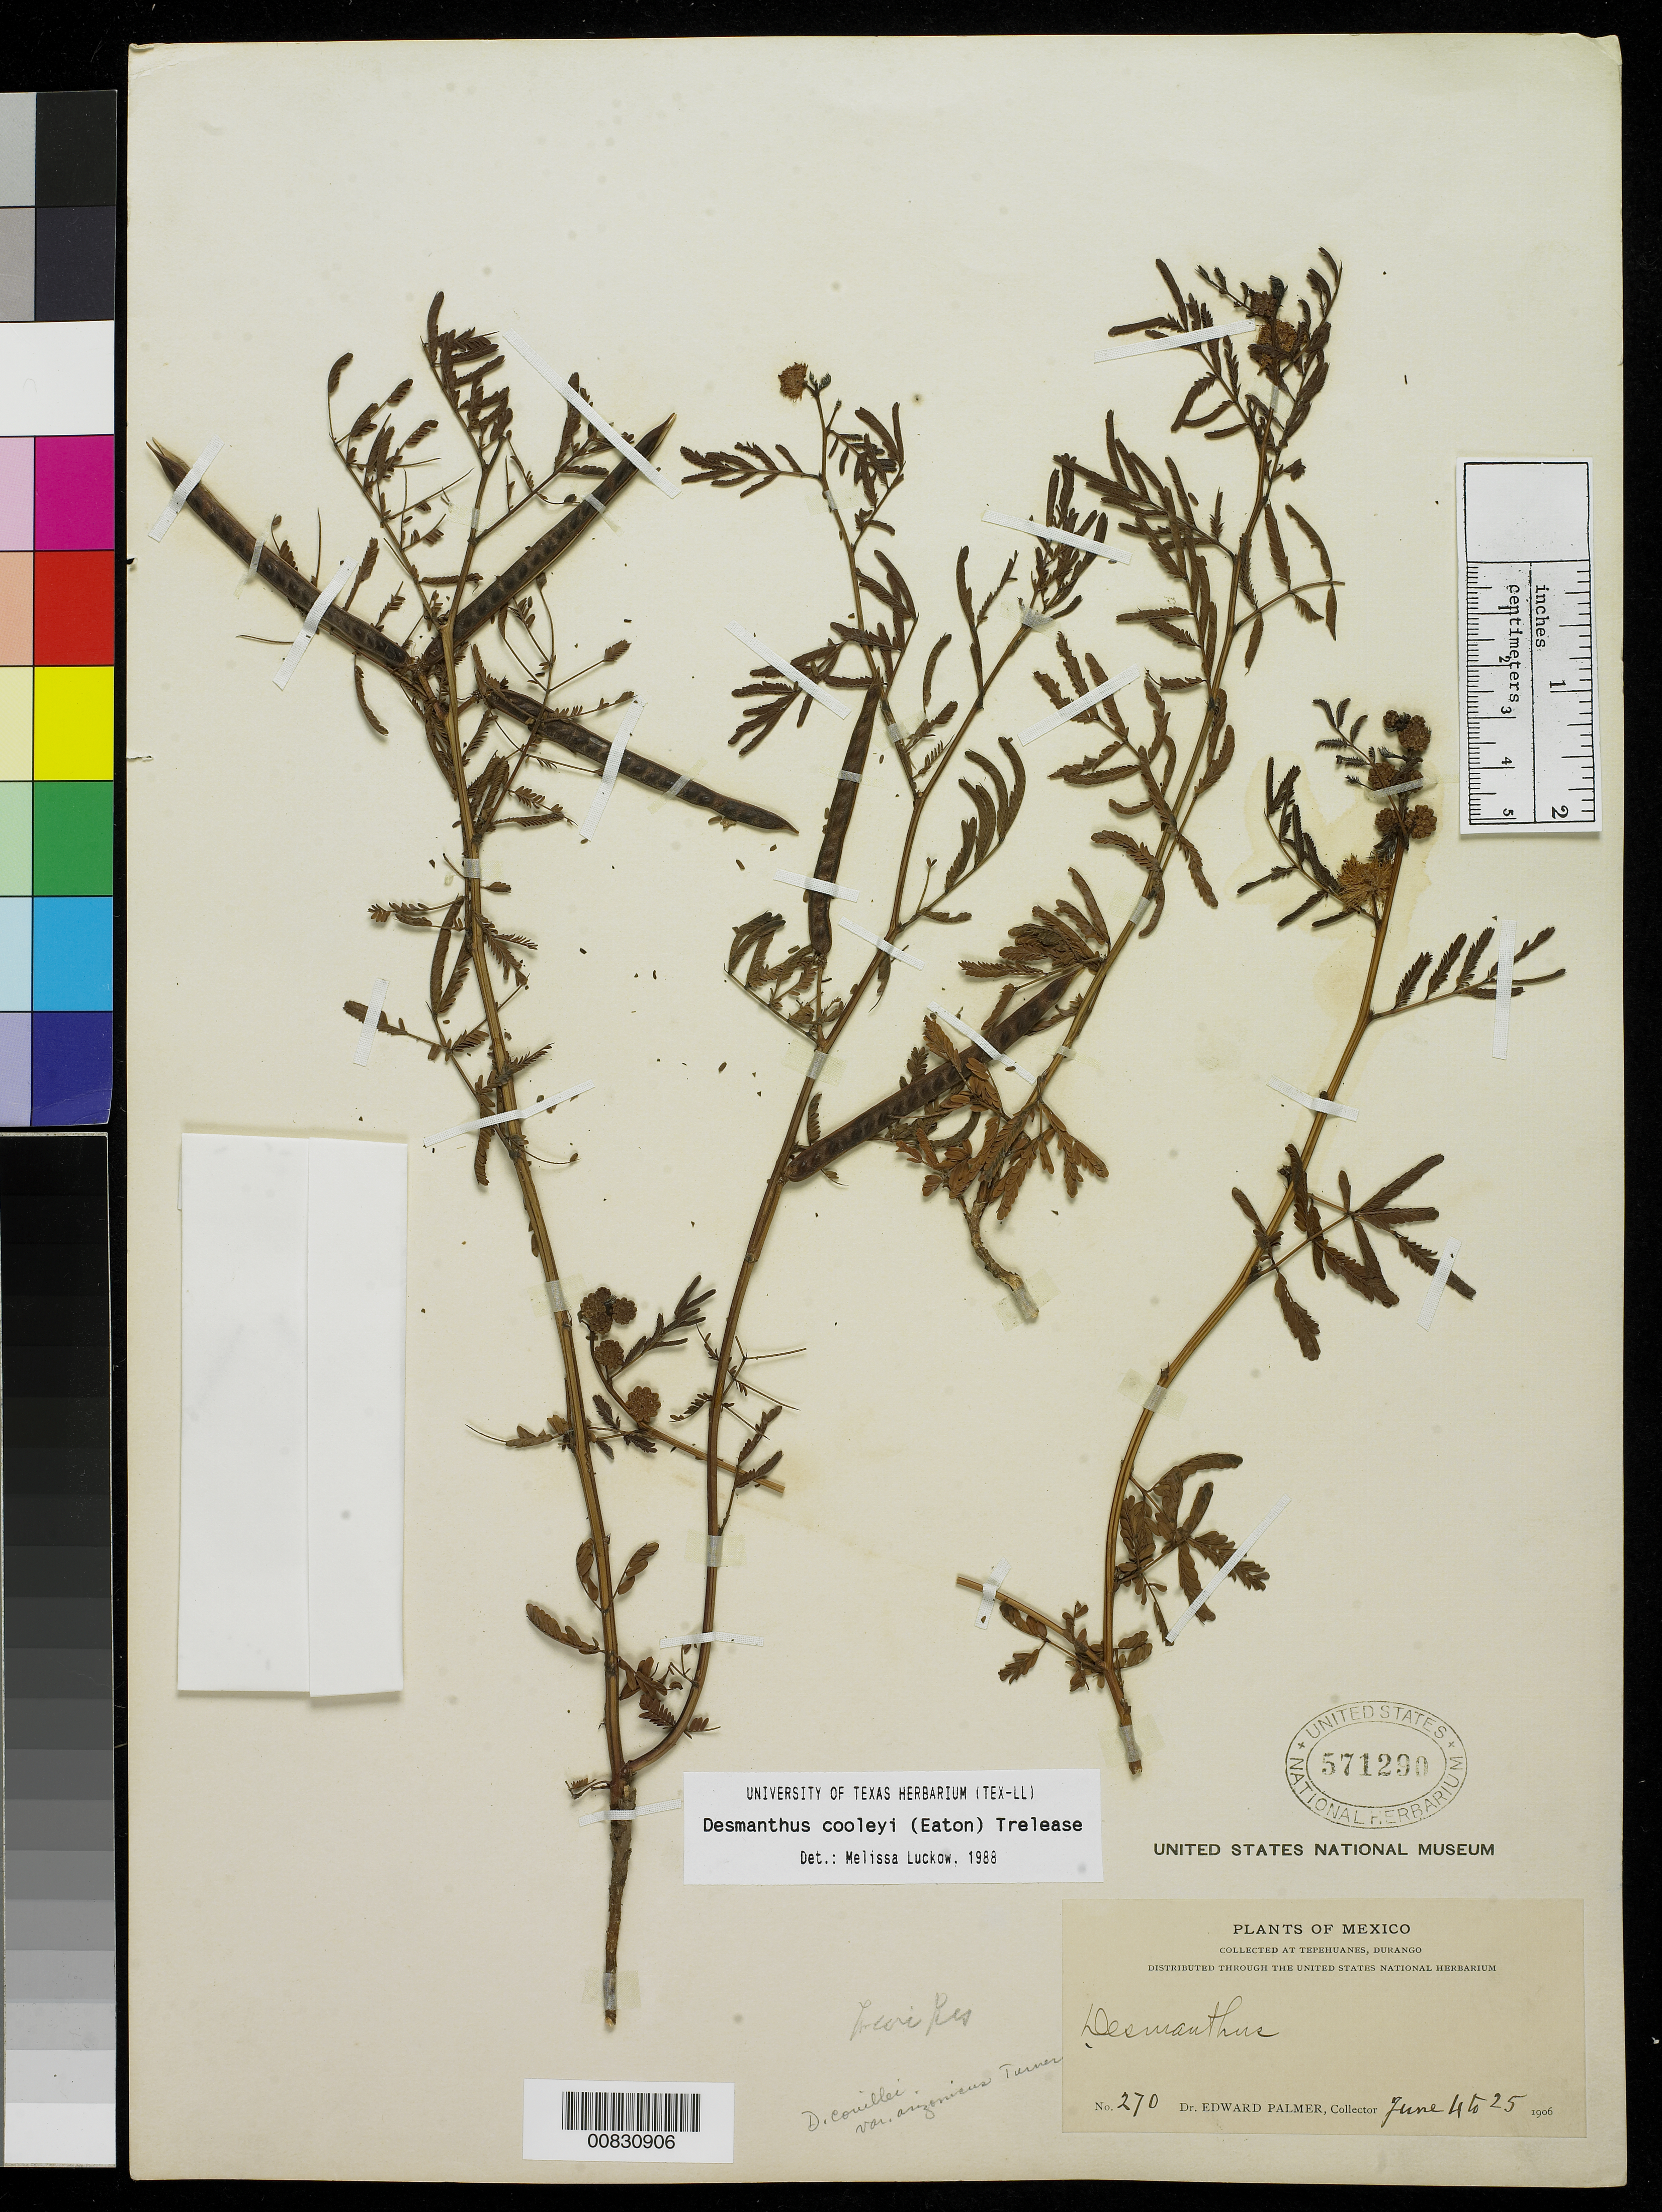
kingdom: Plantae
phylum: Tracheophyta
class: Magnoliopsida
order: Fabales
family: Fabaceae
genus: Desmanthus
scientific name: Desmanthus cooleyi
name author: (Eaton) Trel.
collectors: E. Palmer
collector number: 270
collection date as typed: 04 Jun 1906 to 25 Jun 1906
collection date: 1906-06-04/1906-06-25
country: Mexico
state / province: Durango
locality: Tepehuanes, Durango.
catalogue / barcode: US 571290